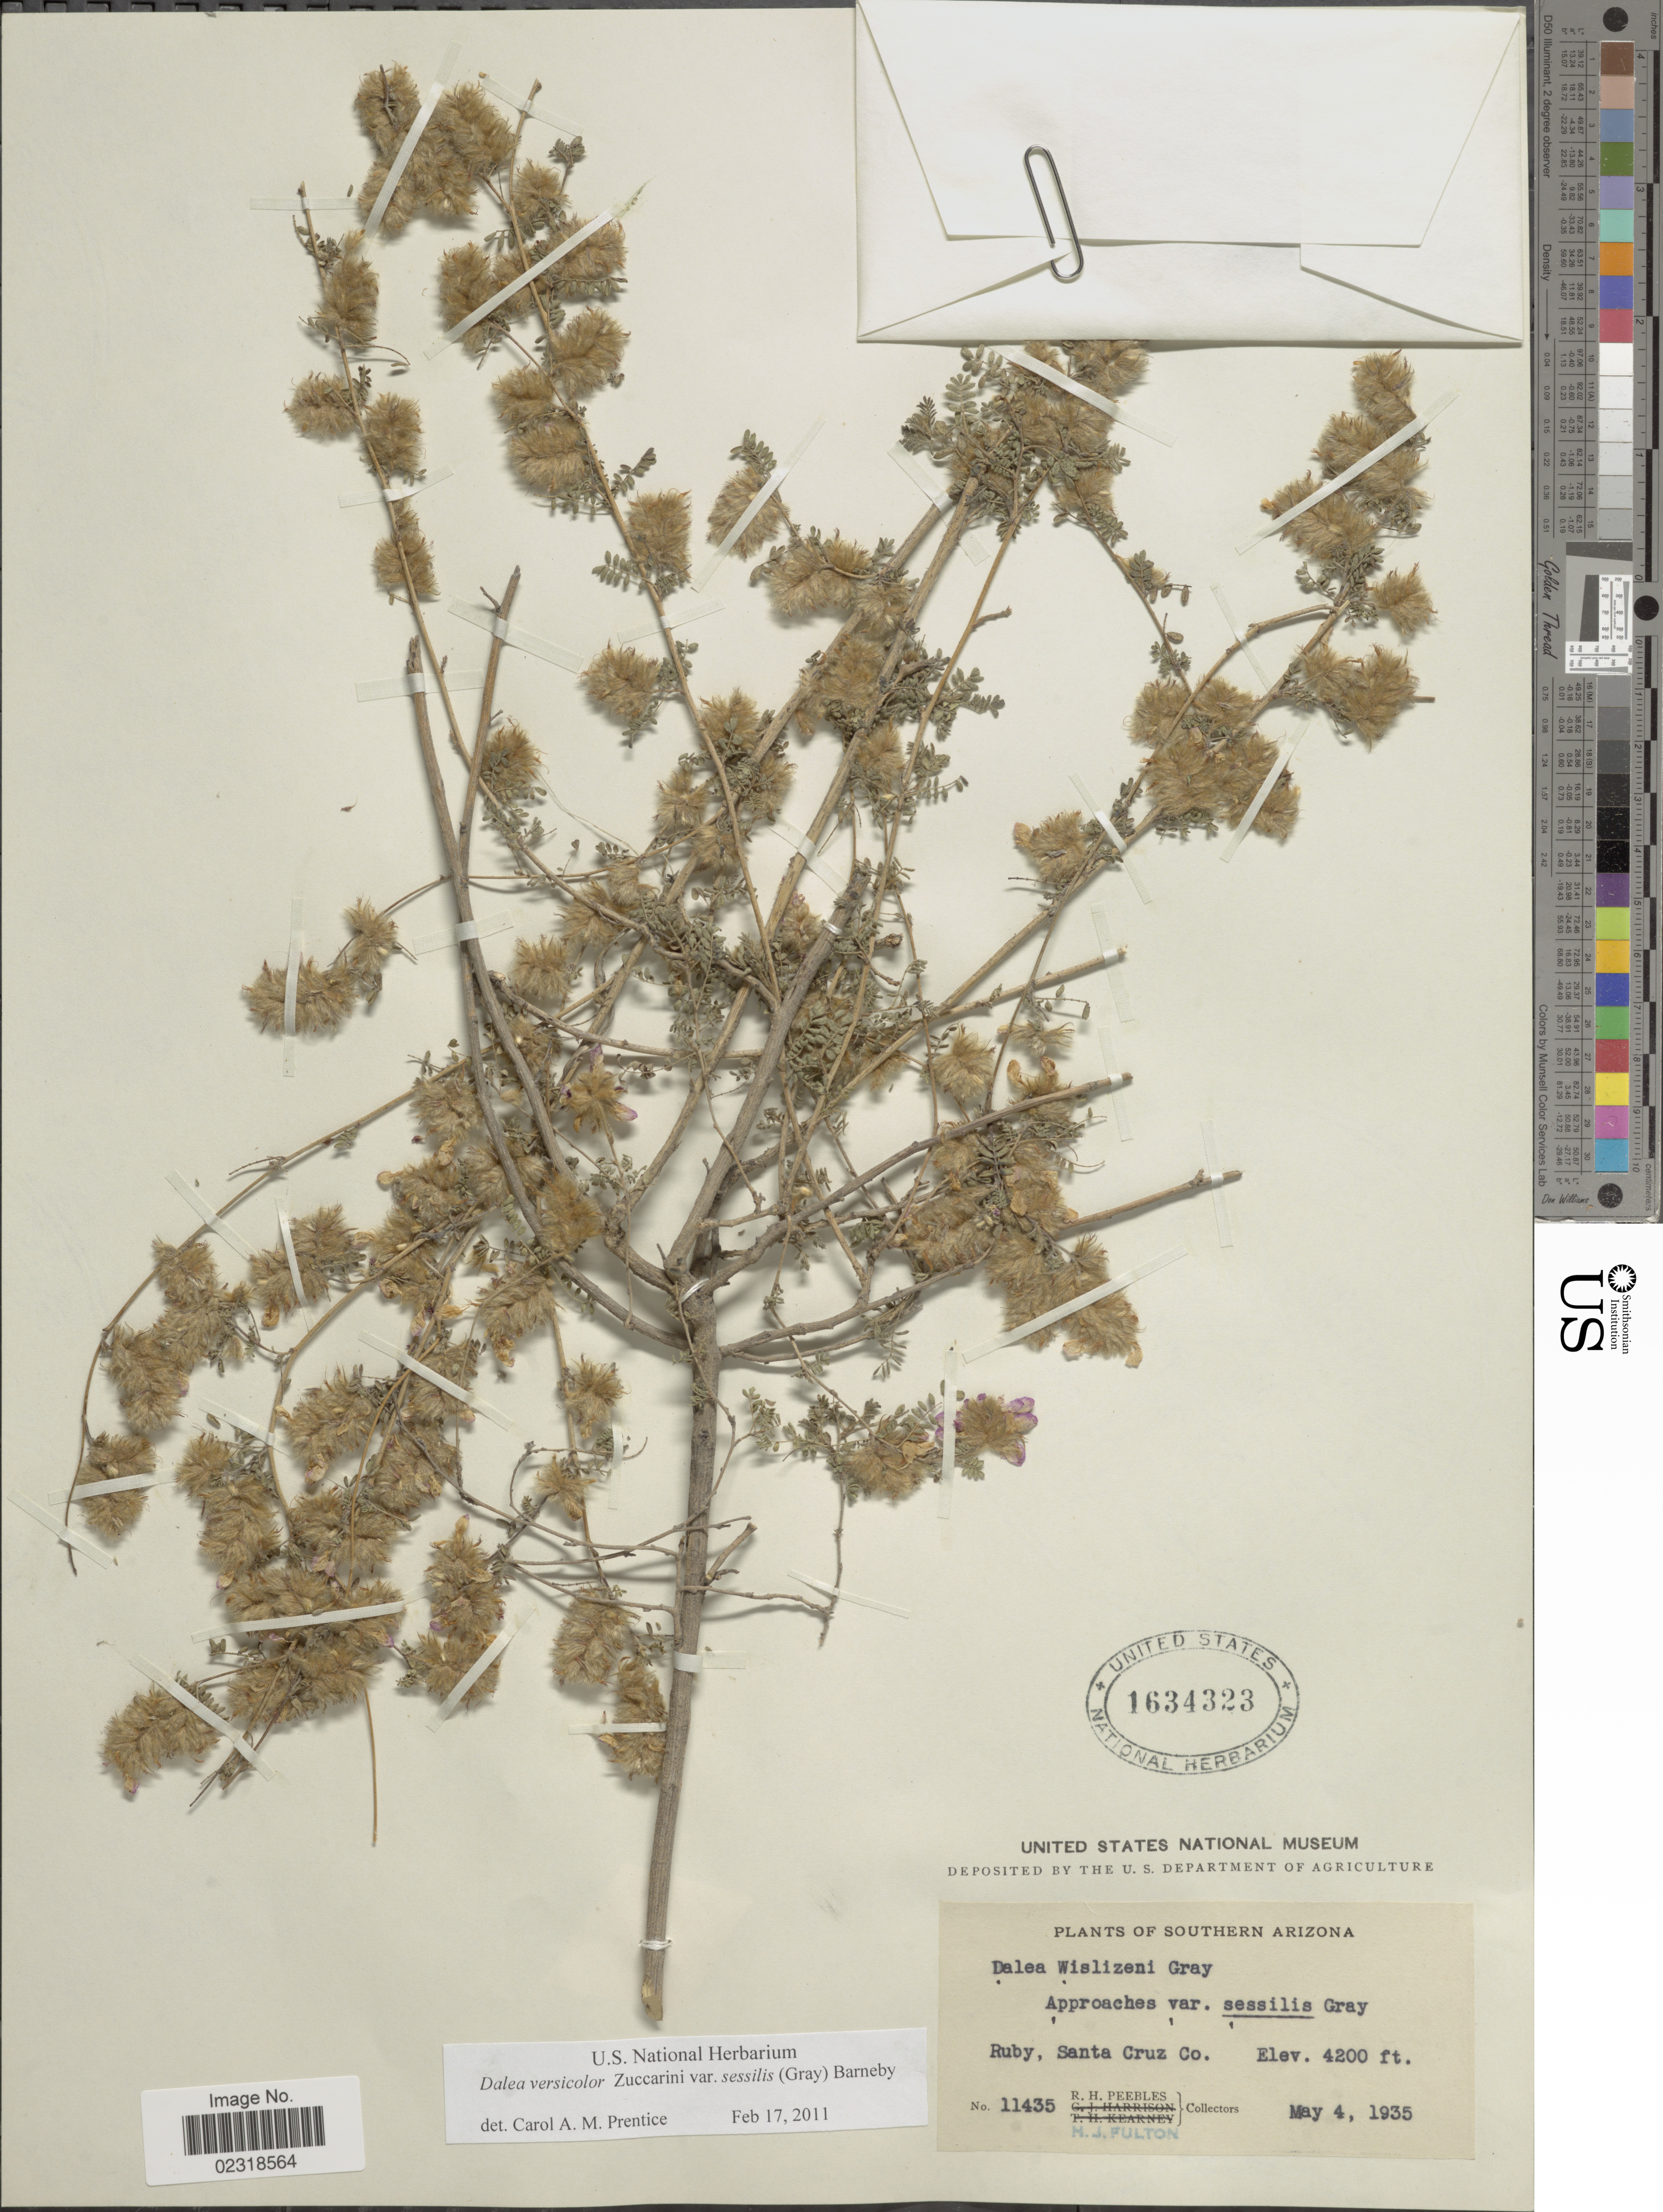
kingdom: Plantae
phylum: Tracheophyta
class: Magnoliopsida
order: Fabales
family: Fabaceae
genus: Dalea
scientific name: Dalea versicolor var. sessilis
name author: Zucc.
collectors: R. H. Peebles & H. Fulton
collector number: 11435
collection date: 1935-05-04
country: United States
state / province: Arizona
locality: Southern Arizona, Ruby, Santa Cruz Co.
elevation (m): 1280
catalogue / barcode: US 1634323